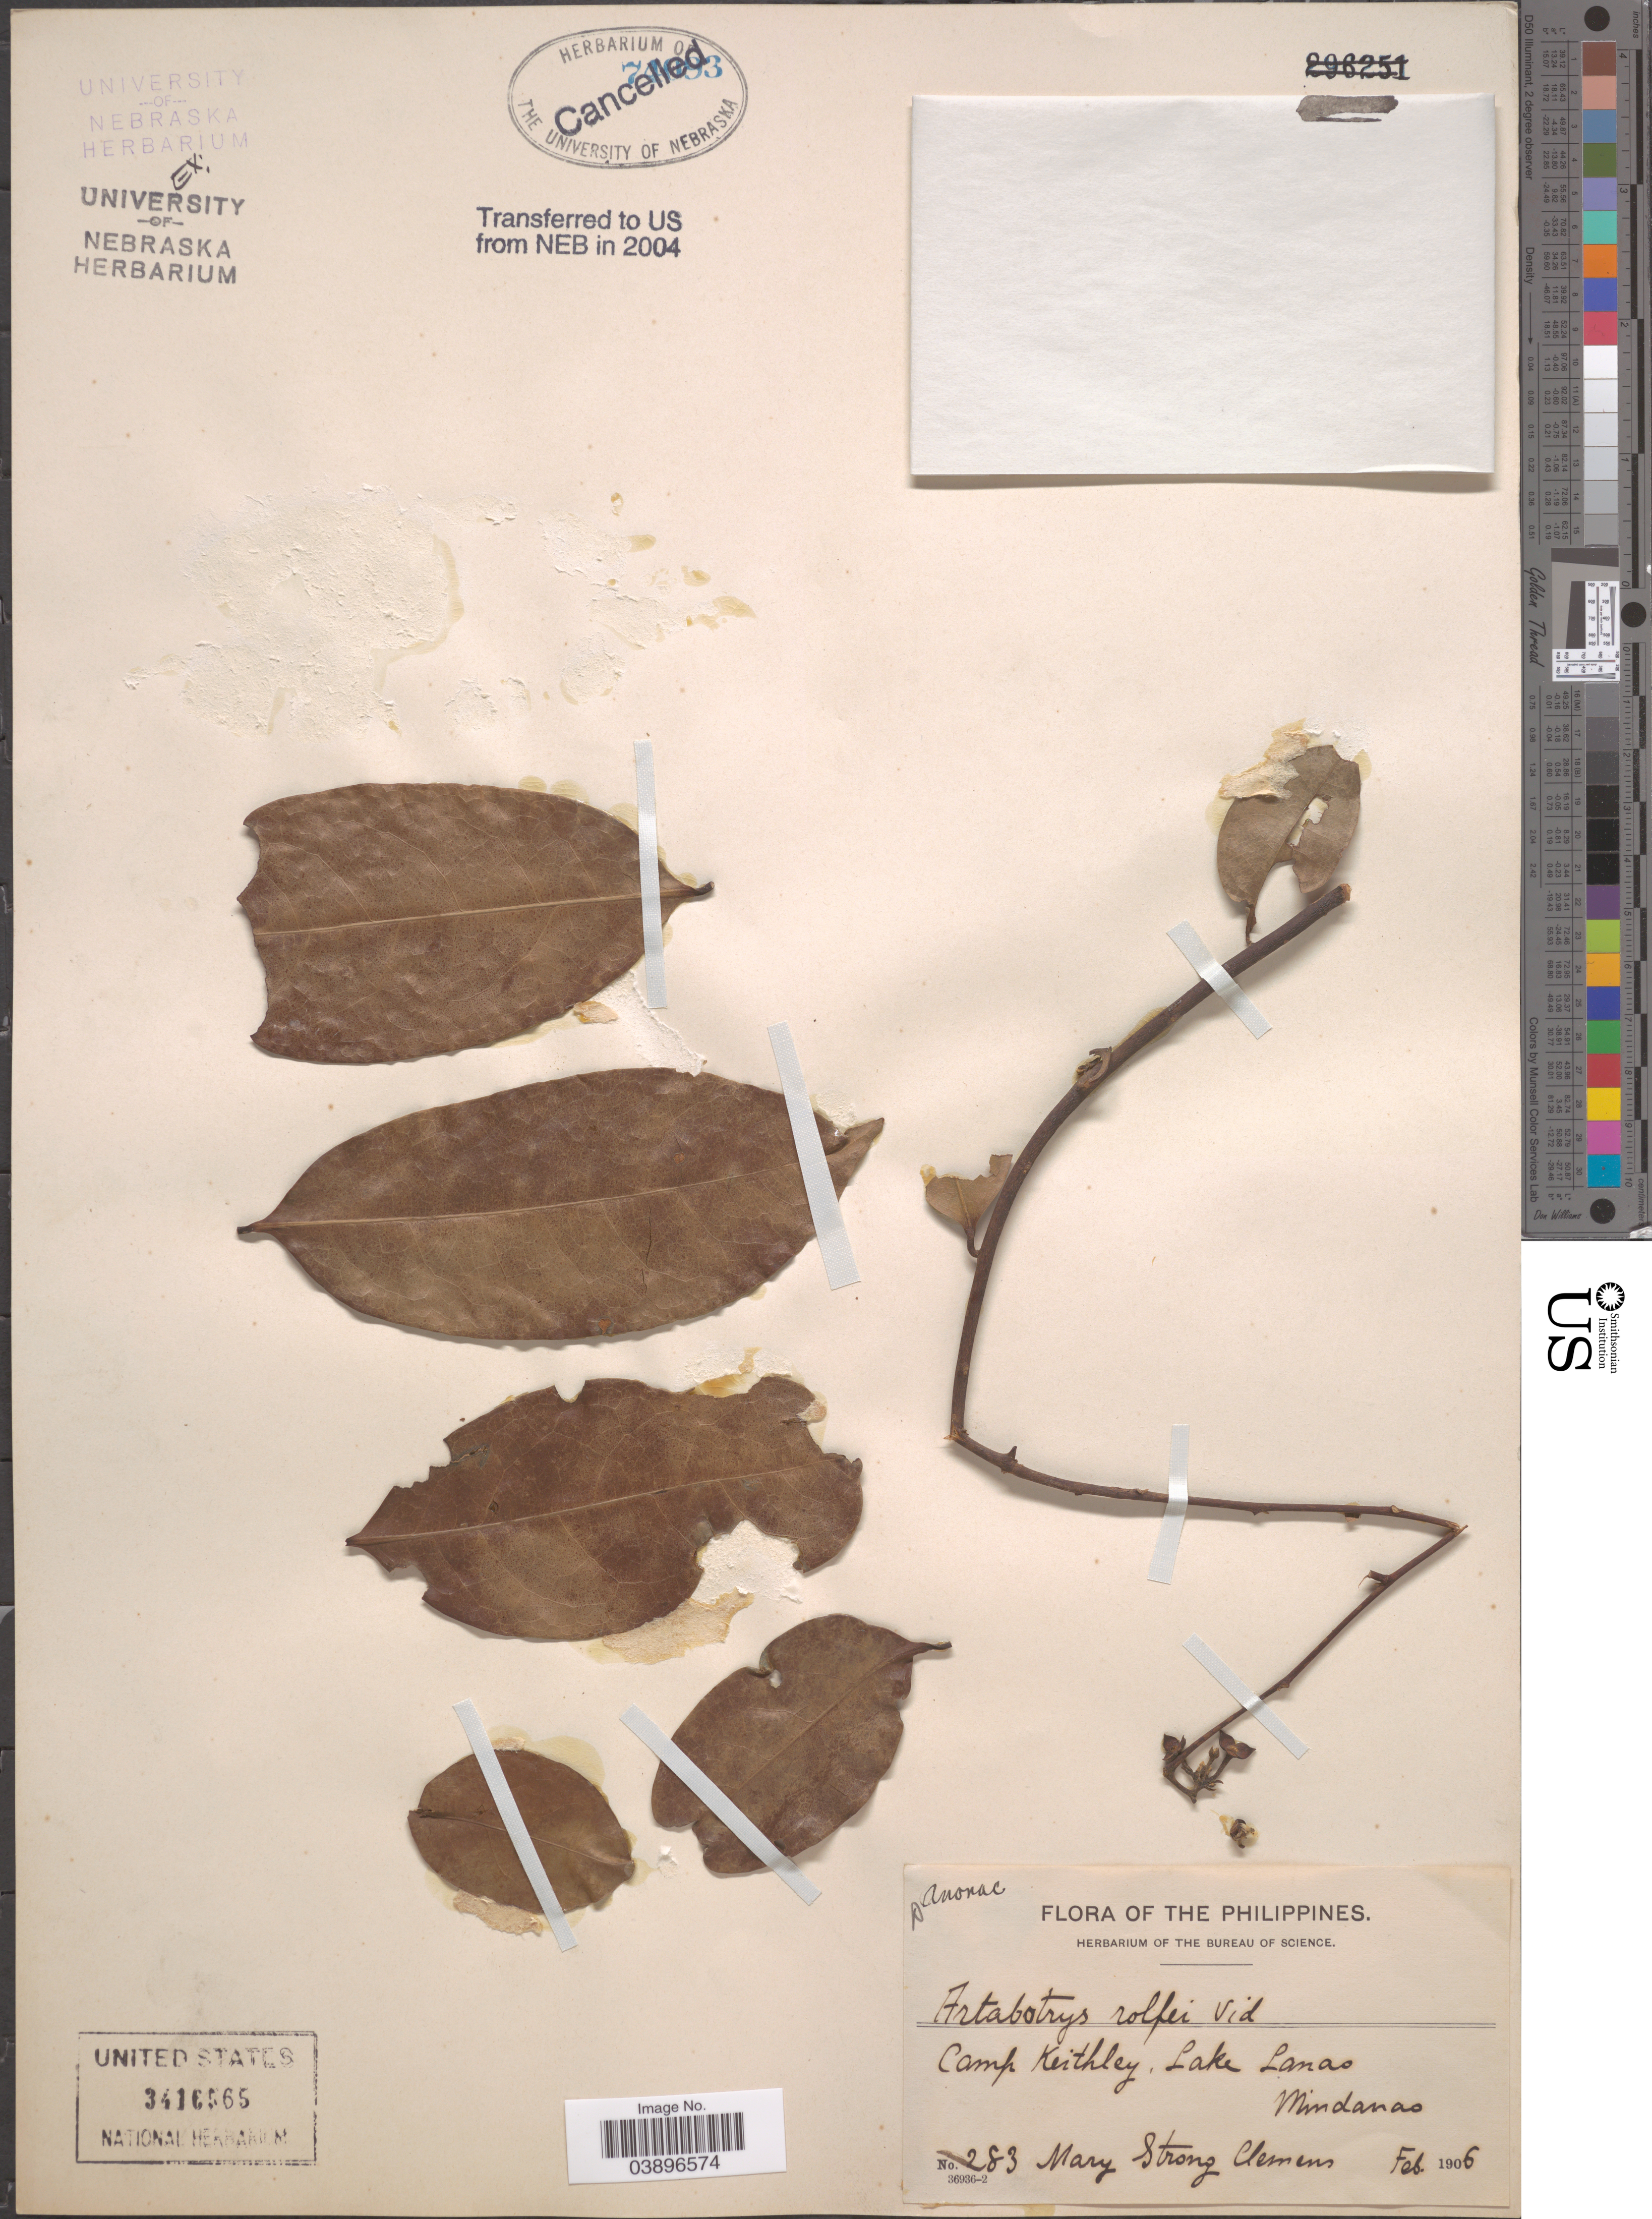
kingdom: Plantae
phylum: Tracheophyta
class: Magnoliopsida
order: Magnoliales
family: Annonaceae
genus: Artabotrys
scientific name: Artabotrys suaveolens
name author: (Blume) Blume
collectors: M. S. Clemens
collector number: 283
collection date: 1906-02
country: Philippines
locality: Camp Keithley, Lake Lanao, Mindanao.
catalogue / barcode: US 3416565